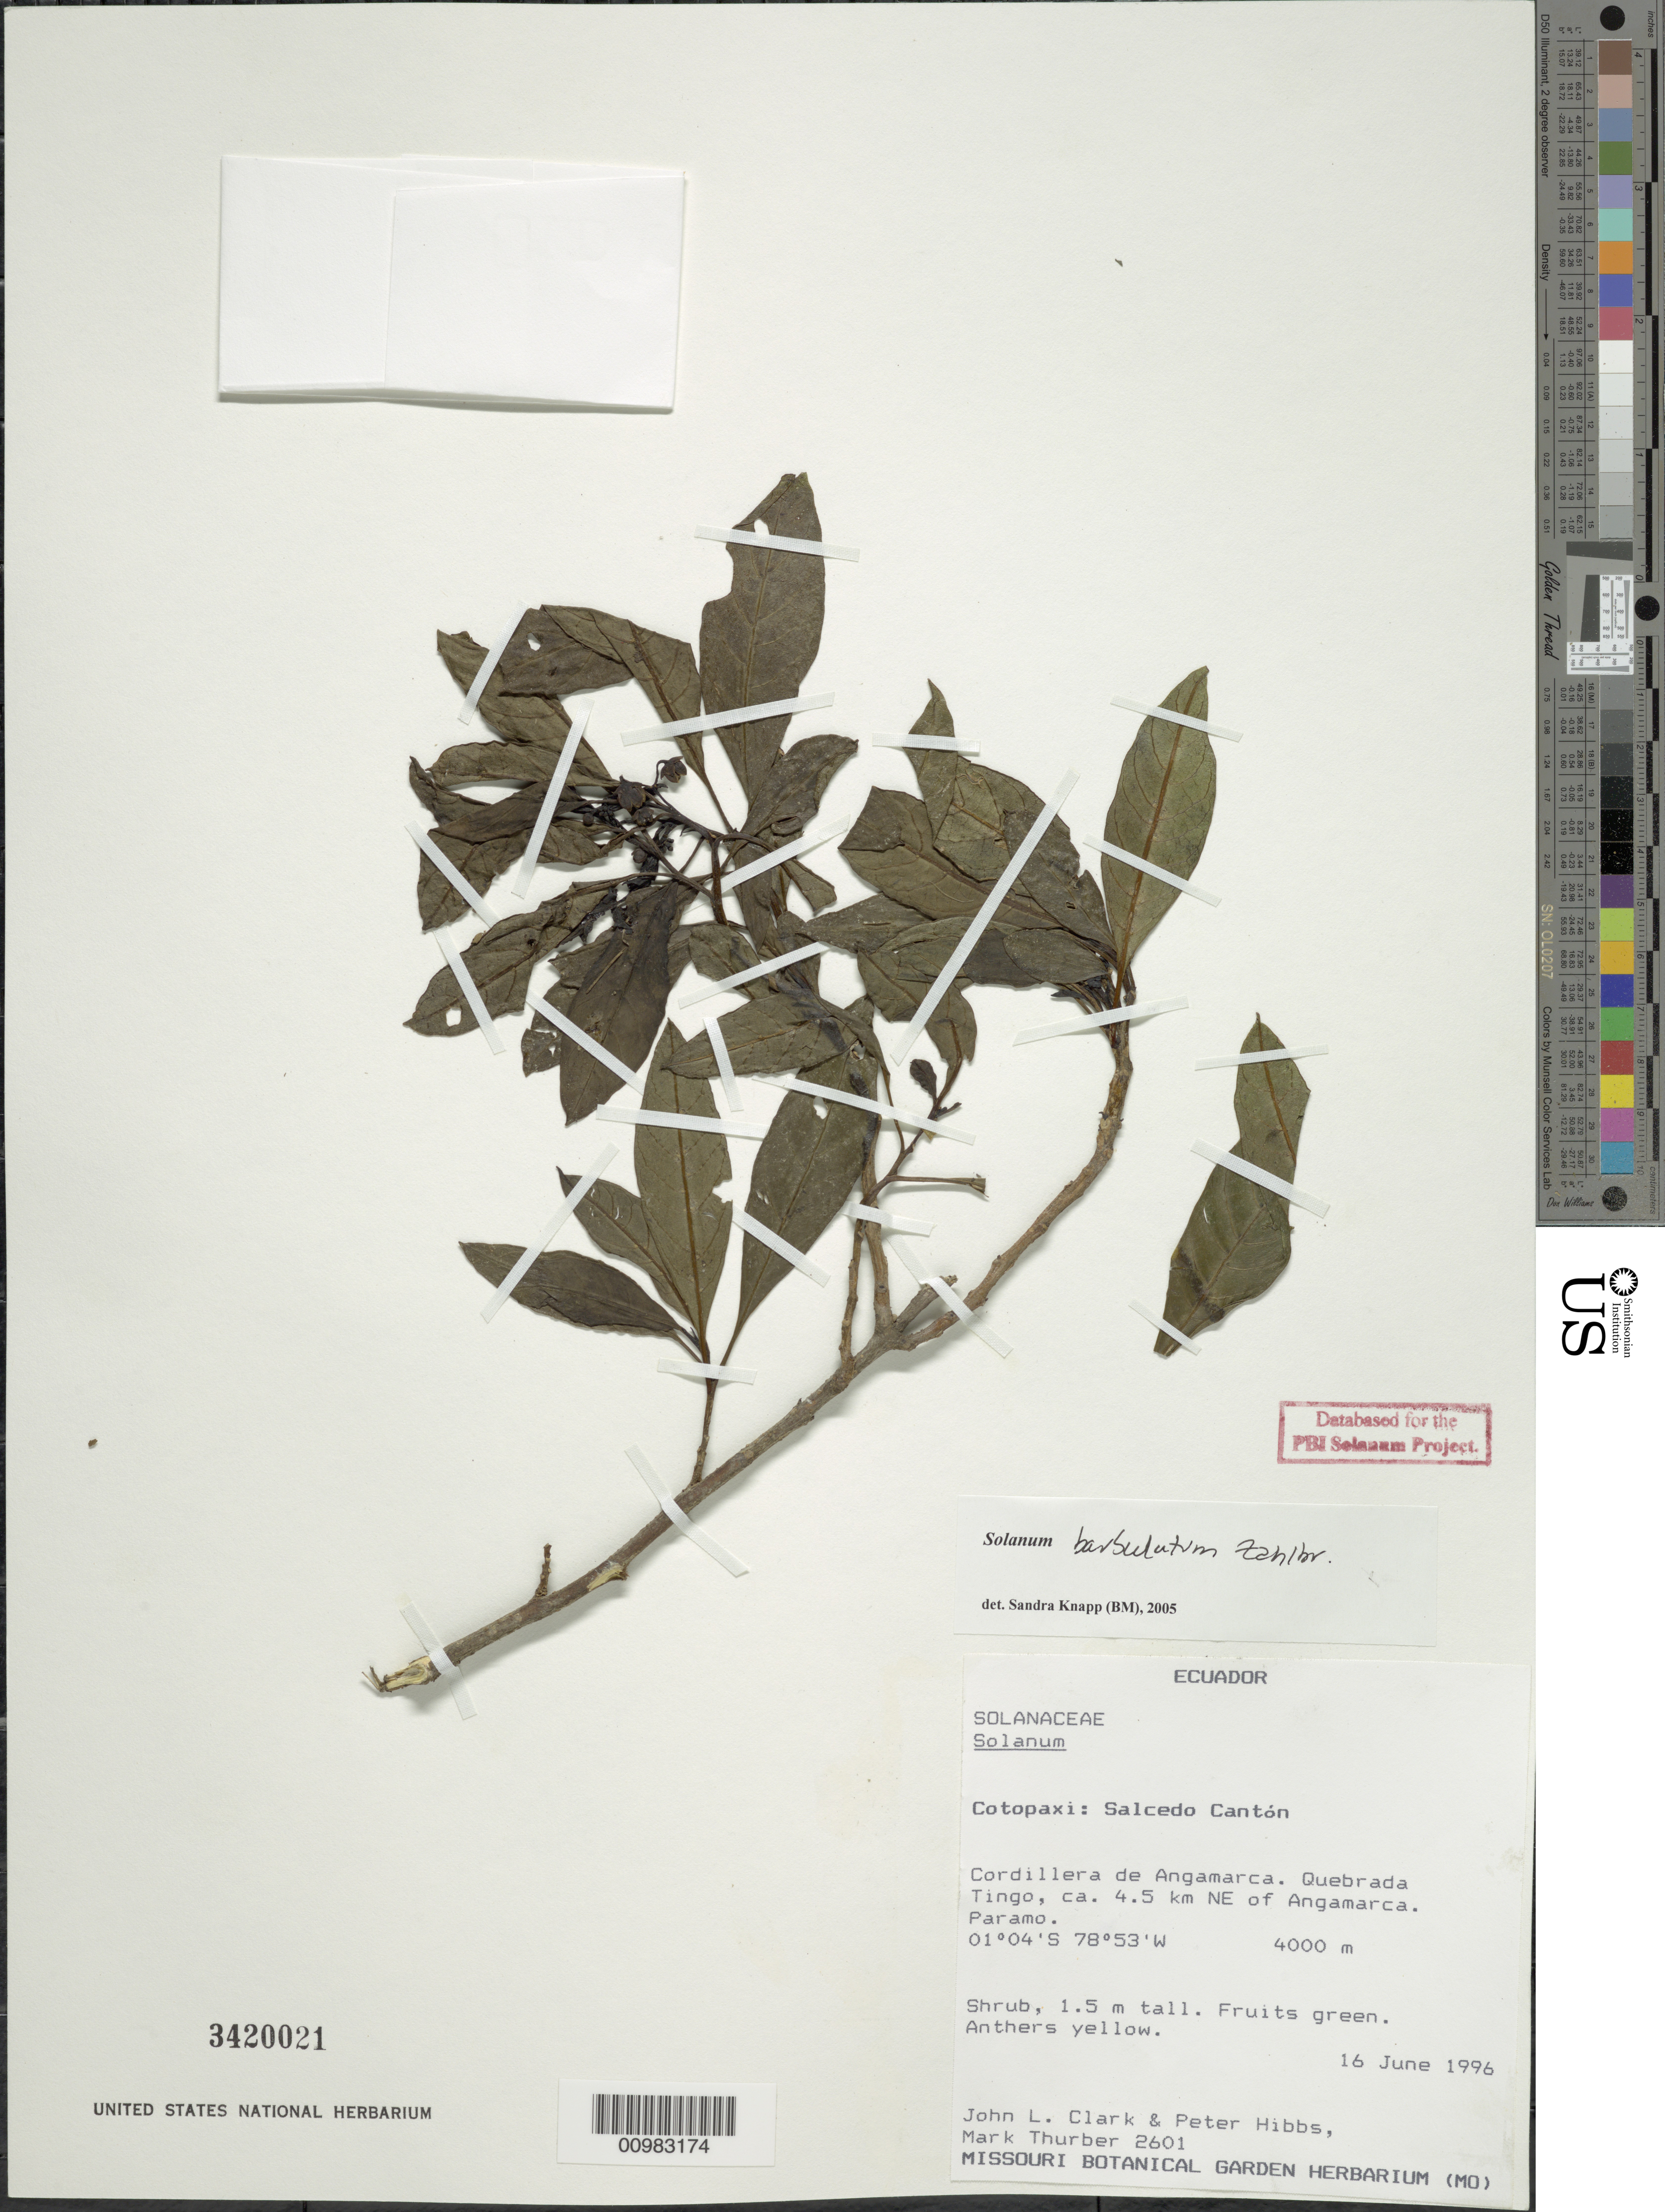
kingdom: Plantae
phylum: Tracheophyta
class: Magnoliopsida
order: Solanales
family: Solanaceae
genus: Solanum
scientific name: Solanum barbulatum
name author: Zahlbr.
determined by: Knapp, S. D.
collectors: J. L. Clark, P. Hibbs & M. Thurber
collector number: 2601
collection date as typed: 16 Jun 1996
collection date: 1996-06-16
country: Ecuador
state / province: Cotopaxi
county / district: Salcedo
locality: Cordillera de Angamarca, quebrada Tingo, ca. 4.5 km NE of Angamarca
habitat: páramo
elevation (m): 4000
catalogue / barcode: US 3420021